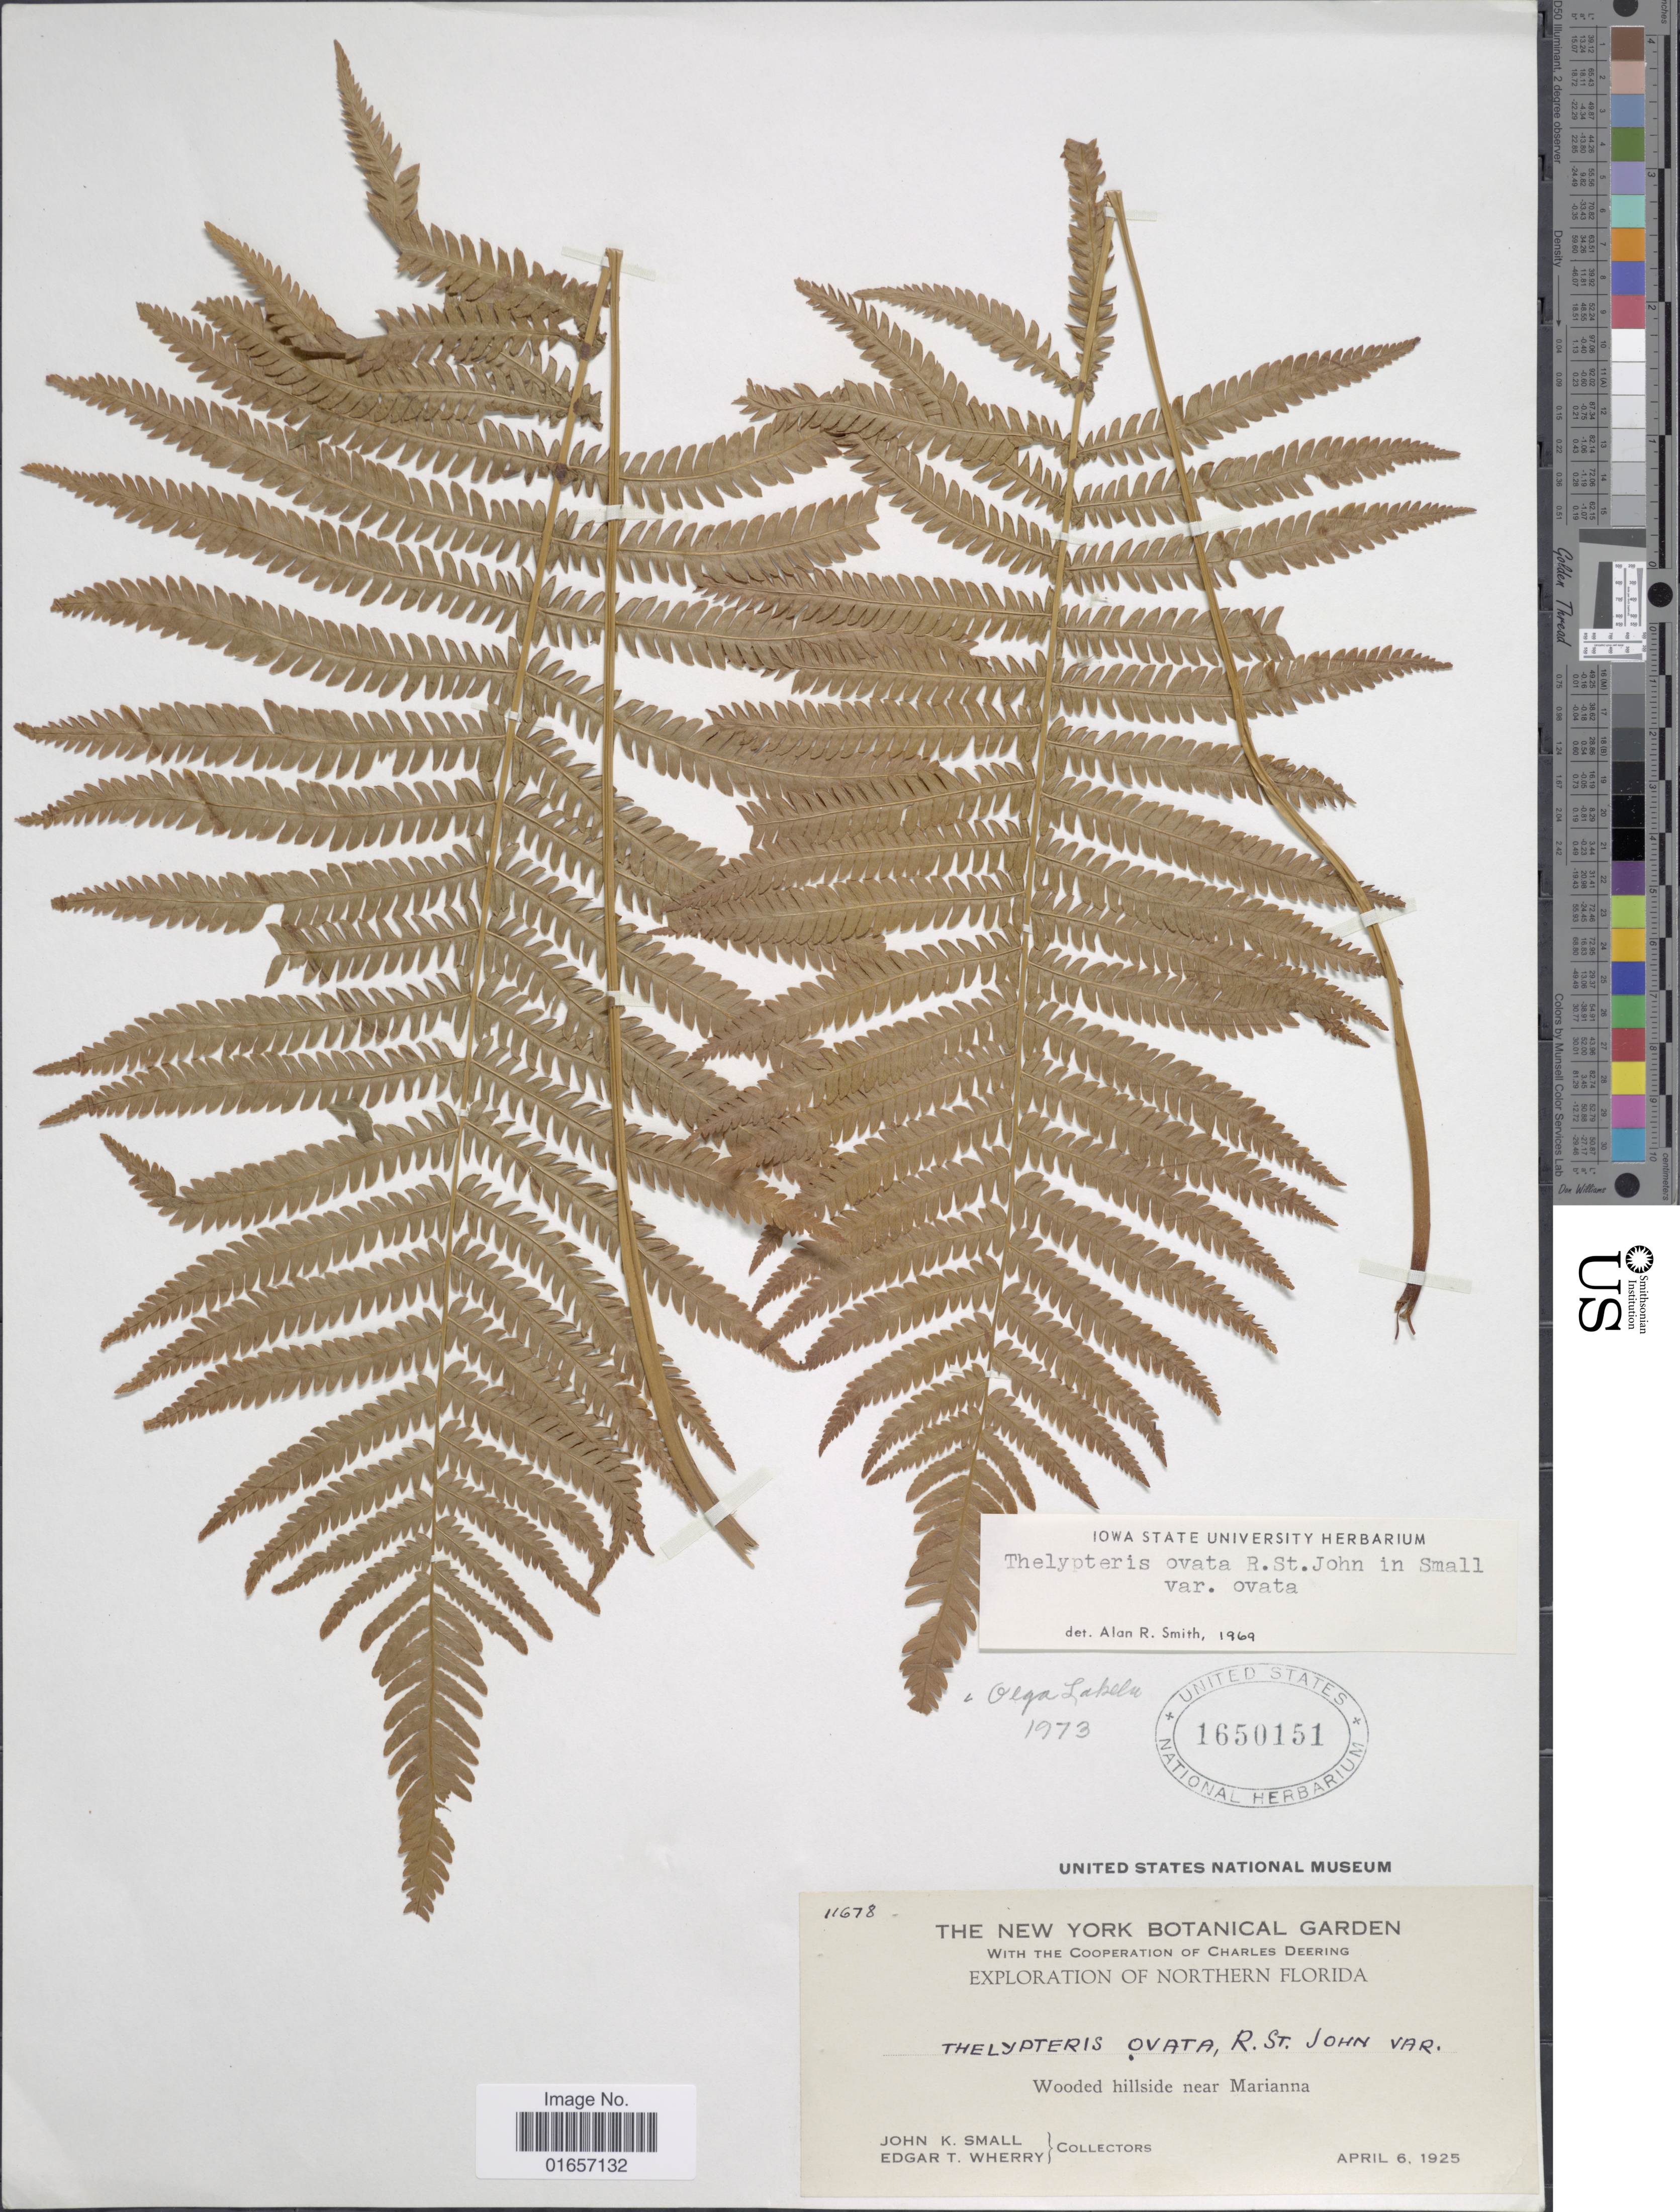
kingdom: Plantae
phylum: Tracheophyta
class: Polypodiopsida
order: Polypodiales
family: Thelypteridaceae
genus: Christella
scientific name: Christella ovata var. ovata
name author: (R.P. St. John) Á. Löve & D. Löve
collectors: J. K. Small & E. T. Wherry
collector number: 11678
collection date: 1925-04-06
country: United States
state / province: Florida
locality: Northern, Wooded hillside near Marianna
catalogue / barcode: US 1650151